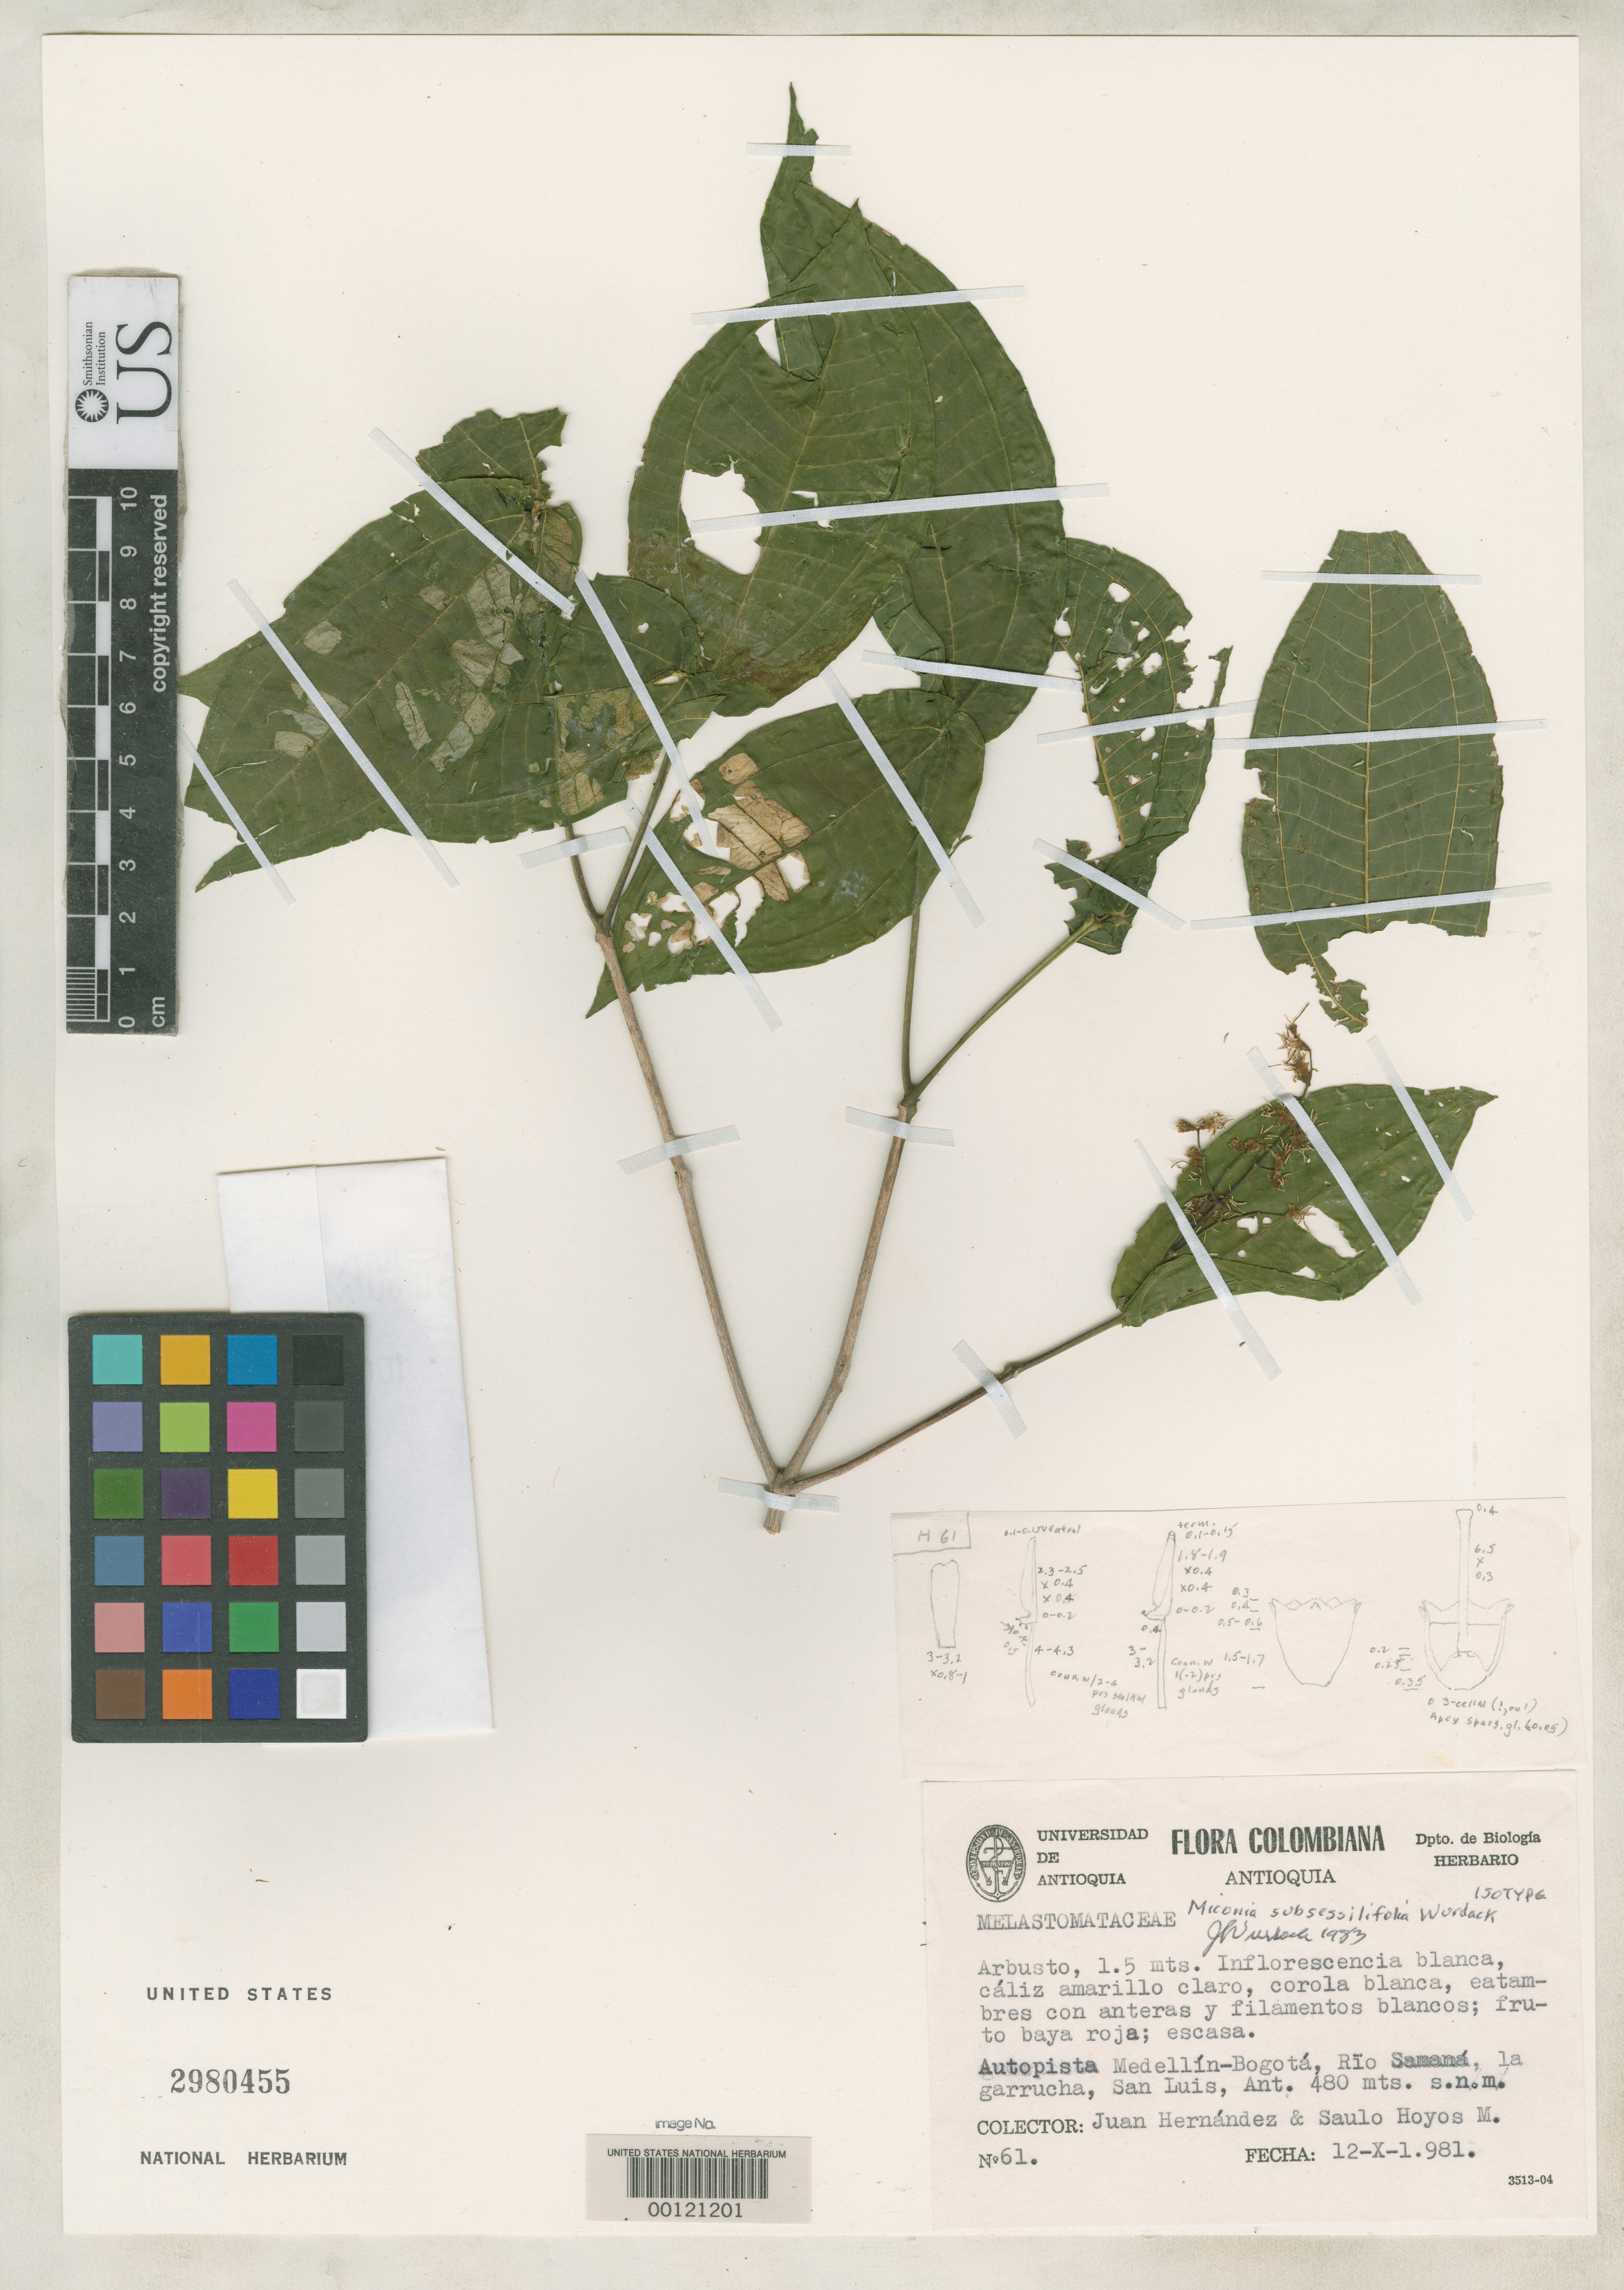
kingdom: Plantae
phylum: Tracheophyta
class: Magnoliopsida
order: Myrtales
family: Melastomataceae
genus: Miconia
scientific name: Miconia subsessilifolia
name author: Wurdack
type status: Isotype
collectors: J. J. Hernandez & S. E. Hoyos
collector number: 61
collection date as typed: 12 Oct 1981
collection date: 1981-10-12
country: Colombia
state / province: Antioquia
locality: Rio Samana, San Luis, Medellin-Bogota road.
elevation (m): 480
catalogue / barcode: US 2980455